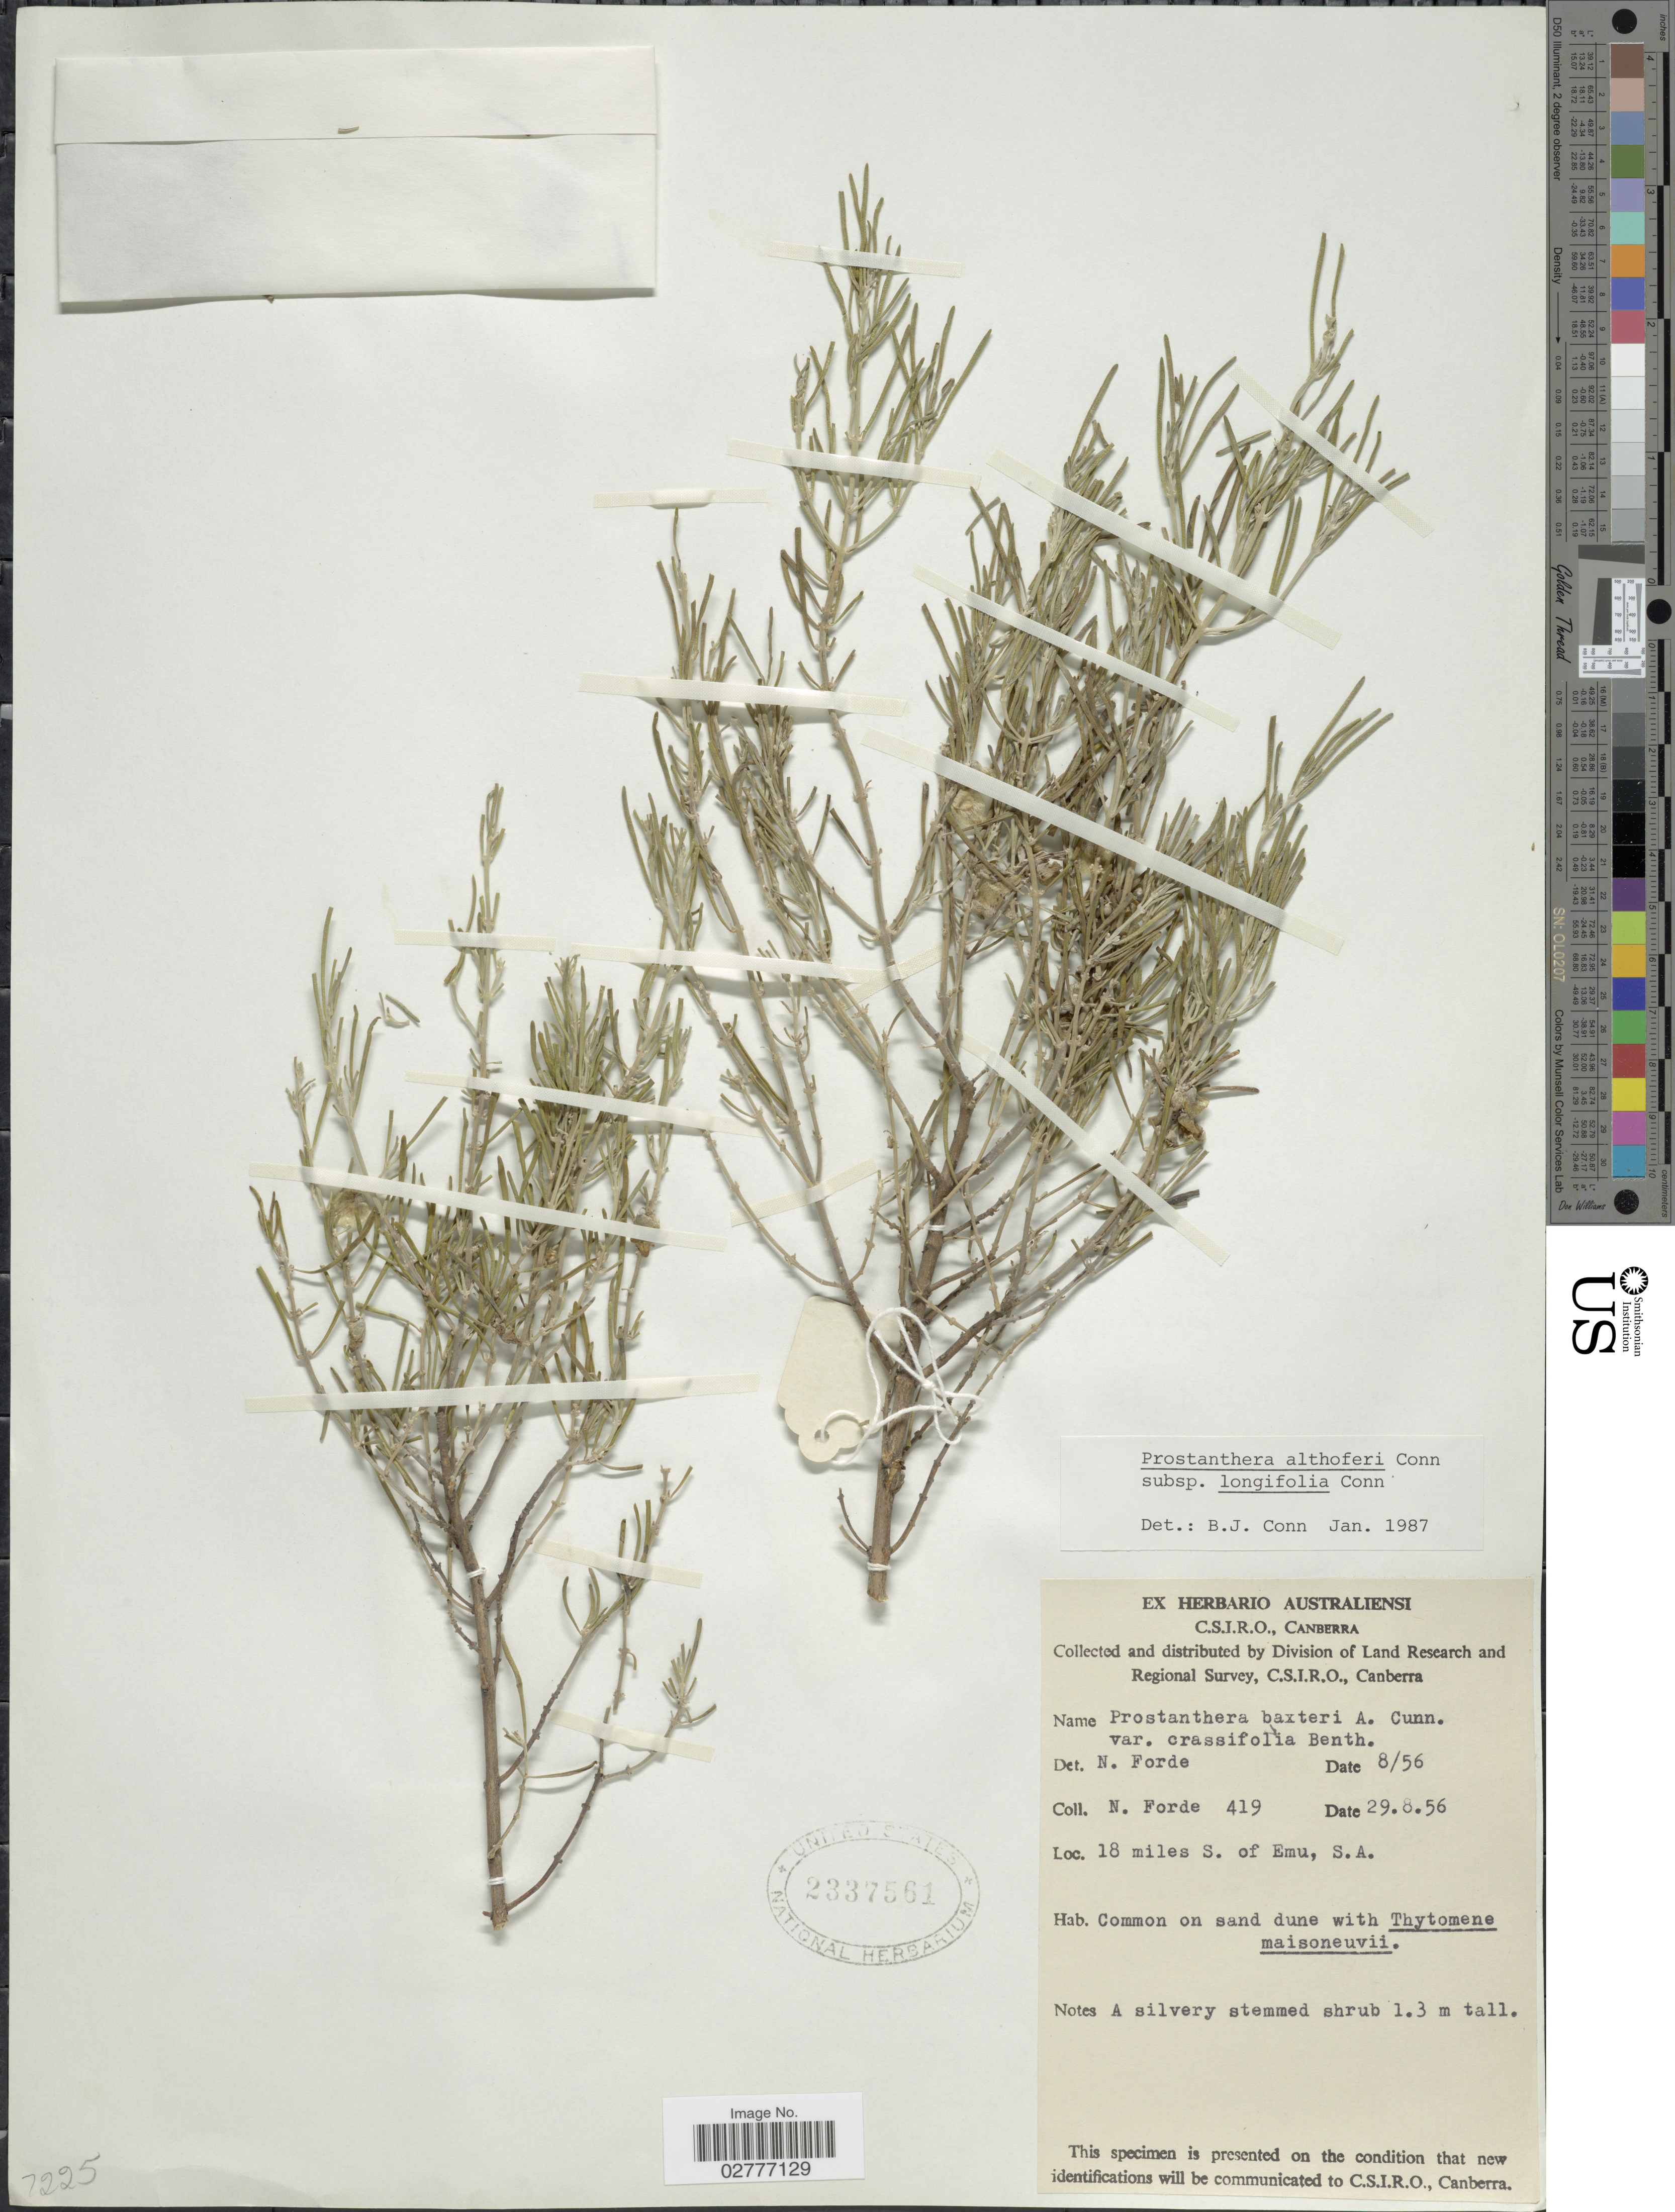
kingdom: Plantae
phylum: Tracheophyta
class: Magnoliopsida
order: Lamiales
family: Lamiaceae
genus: Prostanthera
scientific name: Prostanthera althoferi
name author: B.J. Conn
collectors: N. Forde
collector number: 419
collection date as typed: Transcribed d/m/y: 29/8/56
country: Australia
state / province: South Australia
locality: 18 miles S. of Emu, S.A.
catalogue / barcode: US 2337561